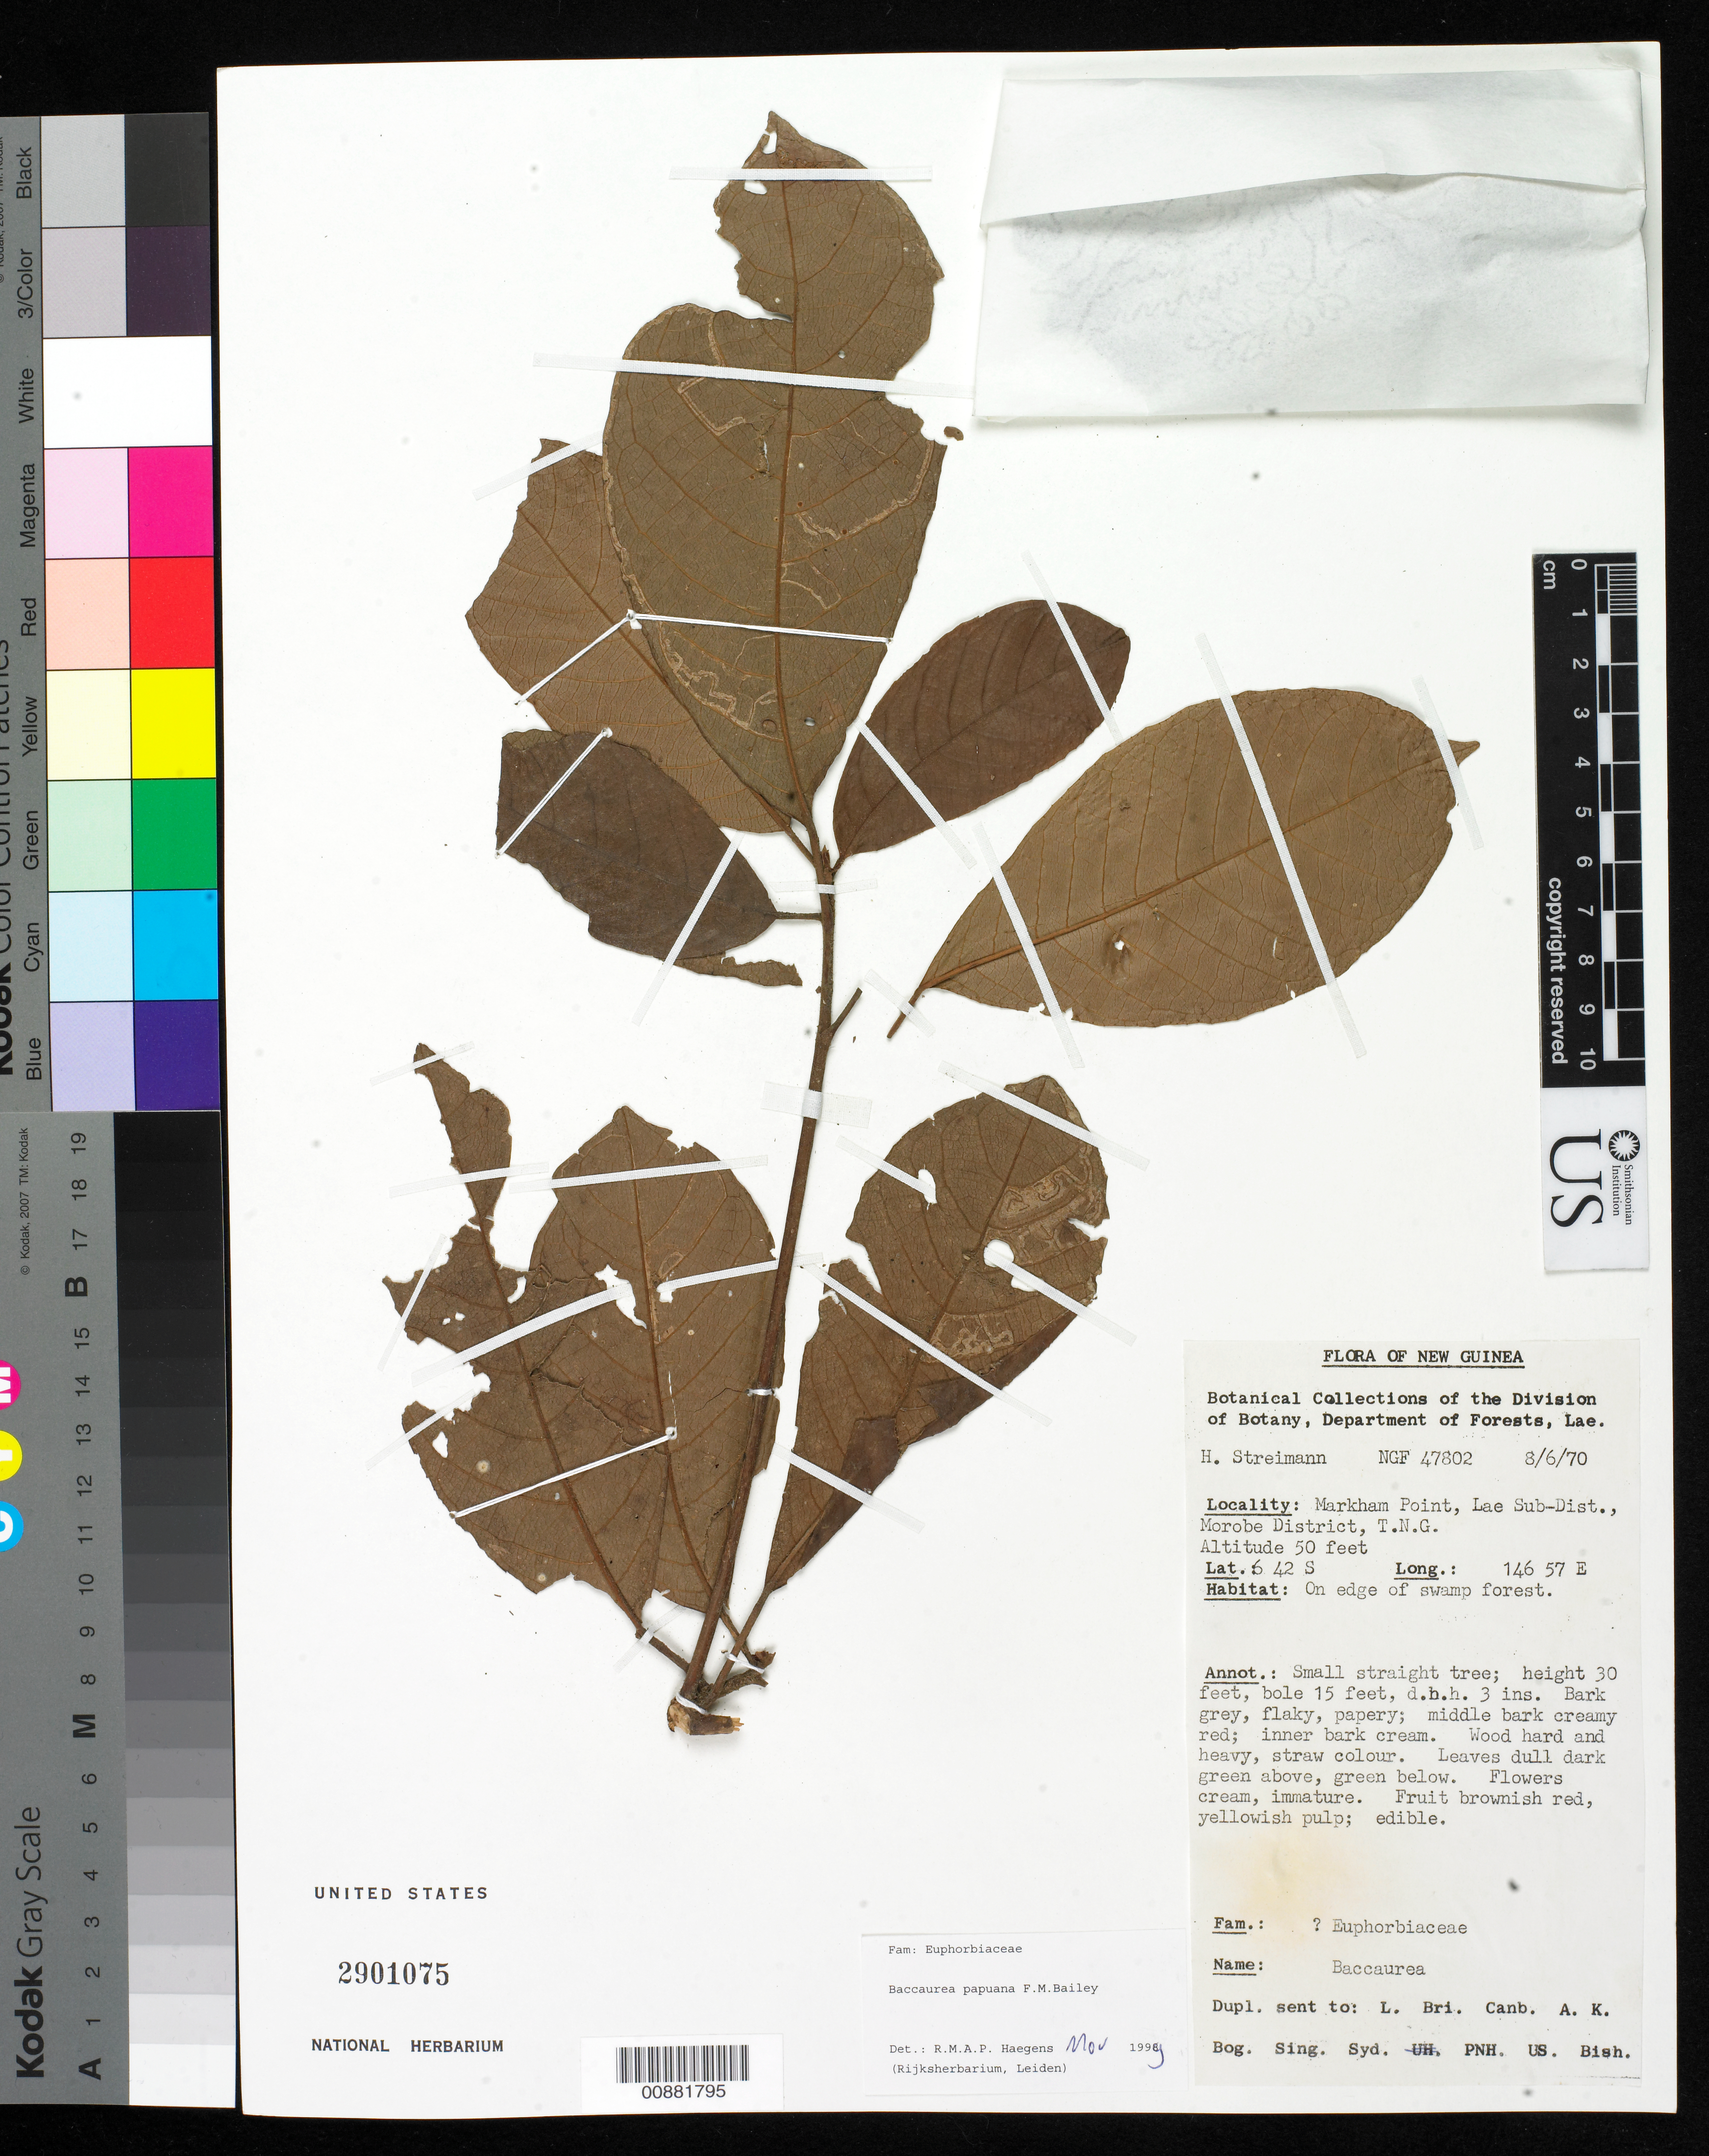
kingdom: Plantae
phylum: Tracheophyta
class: Magnoliopsida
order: Malpighiales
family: Phyllanthaceae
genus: Baccaurea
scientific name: Baccaurea papuana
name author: F.M. Bailey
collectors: H. Streimann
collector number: NGF 47802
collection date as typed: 06 Aug 1970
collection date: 1970-08-06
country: Papua New Guinea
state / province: Morobe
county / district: Lae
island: New Guinea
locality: Markham Point, Lae Sub-Dist., Morobe district, T.N.G.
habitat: On edge of swamp forest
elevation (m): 15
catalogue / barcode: US 2901075